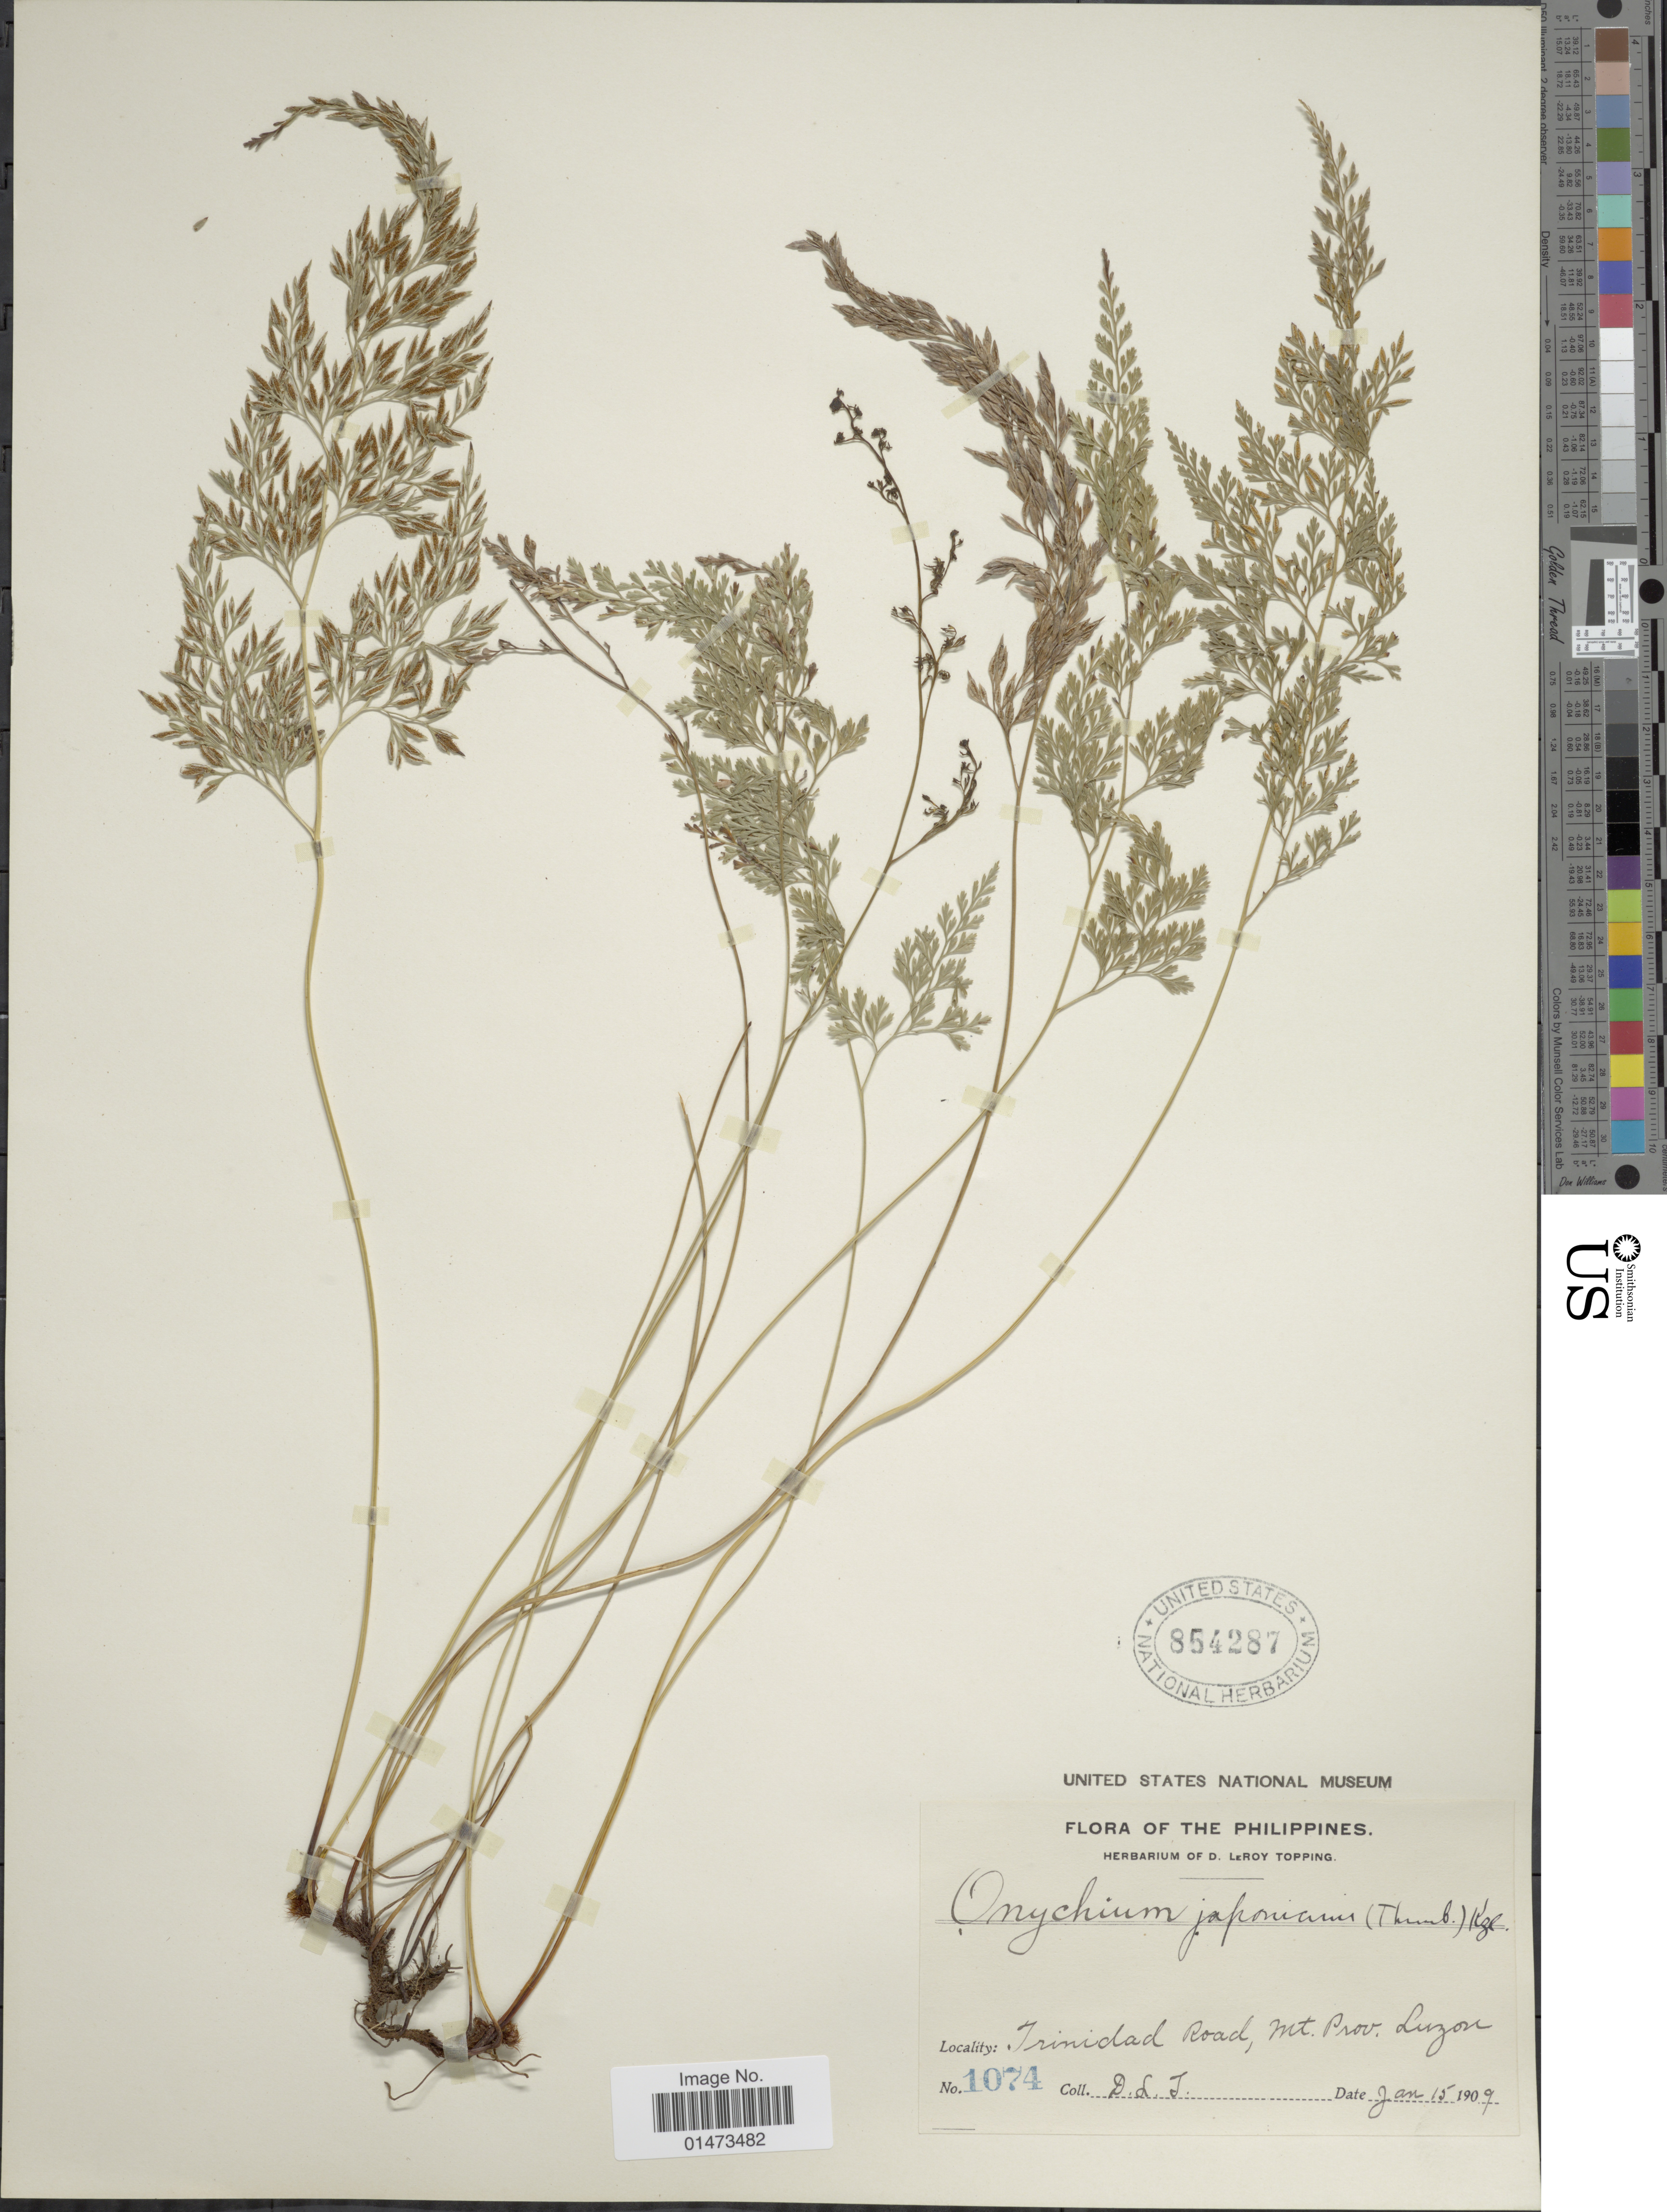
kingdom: Plantae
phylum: Tracheophyta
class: Polypodiopsida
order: Polypodiales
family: Pteridaceae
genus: Onychium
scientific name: Onychium japonicum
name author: (Thunb.) Kunze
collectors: D. L. Topping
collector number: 1074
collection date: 1909-01-15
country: Philippines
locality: Trinidad Road, Mt. Prov. Luzon.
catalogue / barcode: US 854287